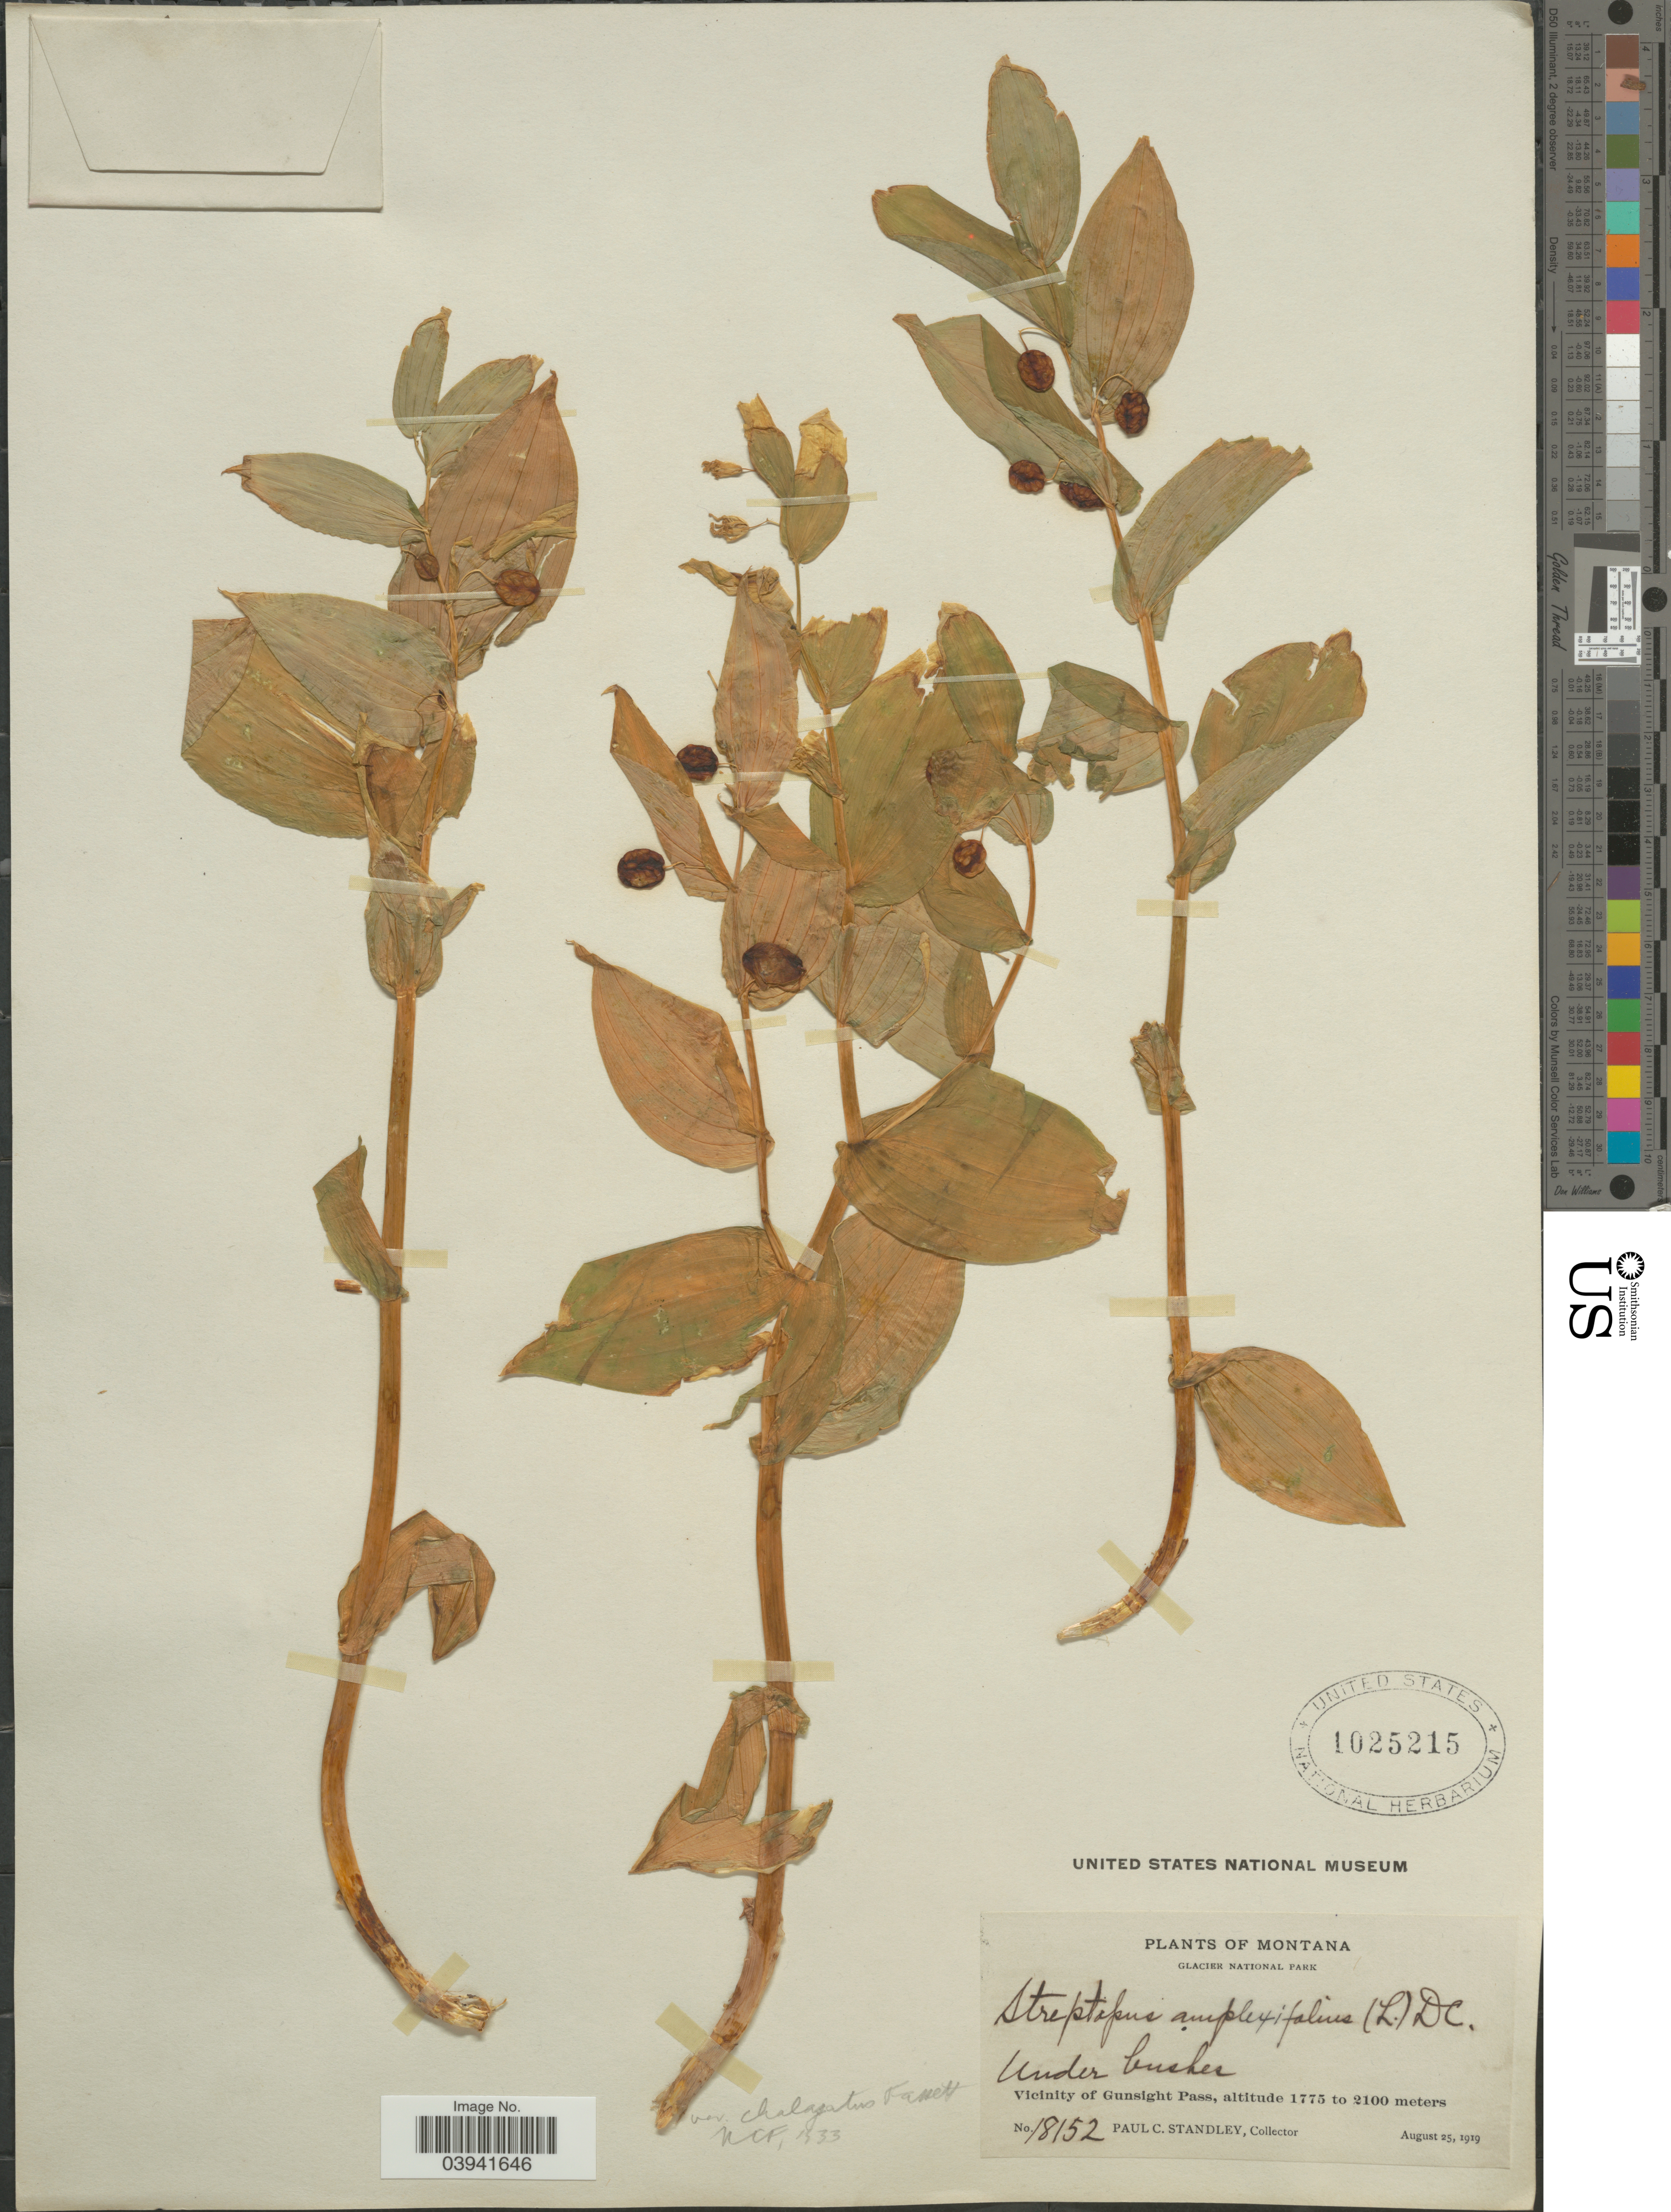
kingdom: Plantae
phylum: Tracheophyta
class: Liliopsida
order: Liliales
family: Liliaceae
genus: Streptopus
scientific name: Streptopus amplexifolius var. chalazatus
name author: Fassett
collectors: P. C. Standley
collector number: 18152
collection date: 1919-08-25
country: United States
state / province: Montana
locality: Glacier National Park. Vicinity of Gunsight Pass.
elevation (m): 1775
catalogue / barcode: US 1025215